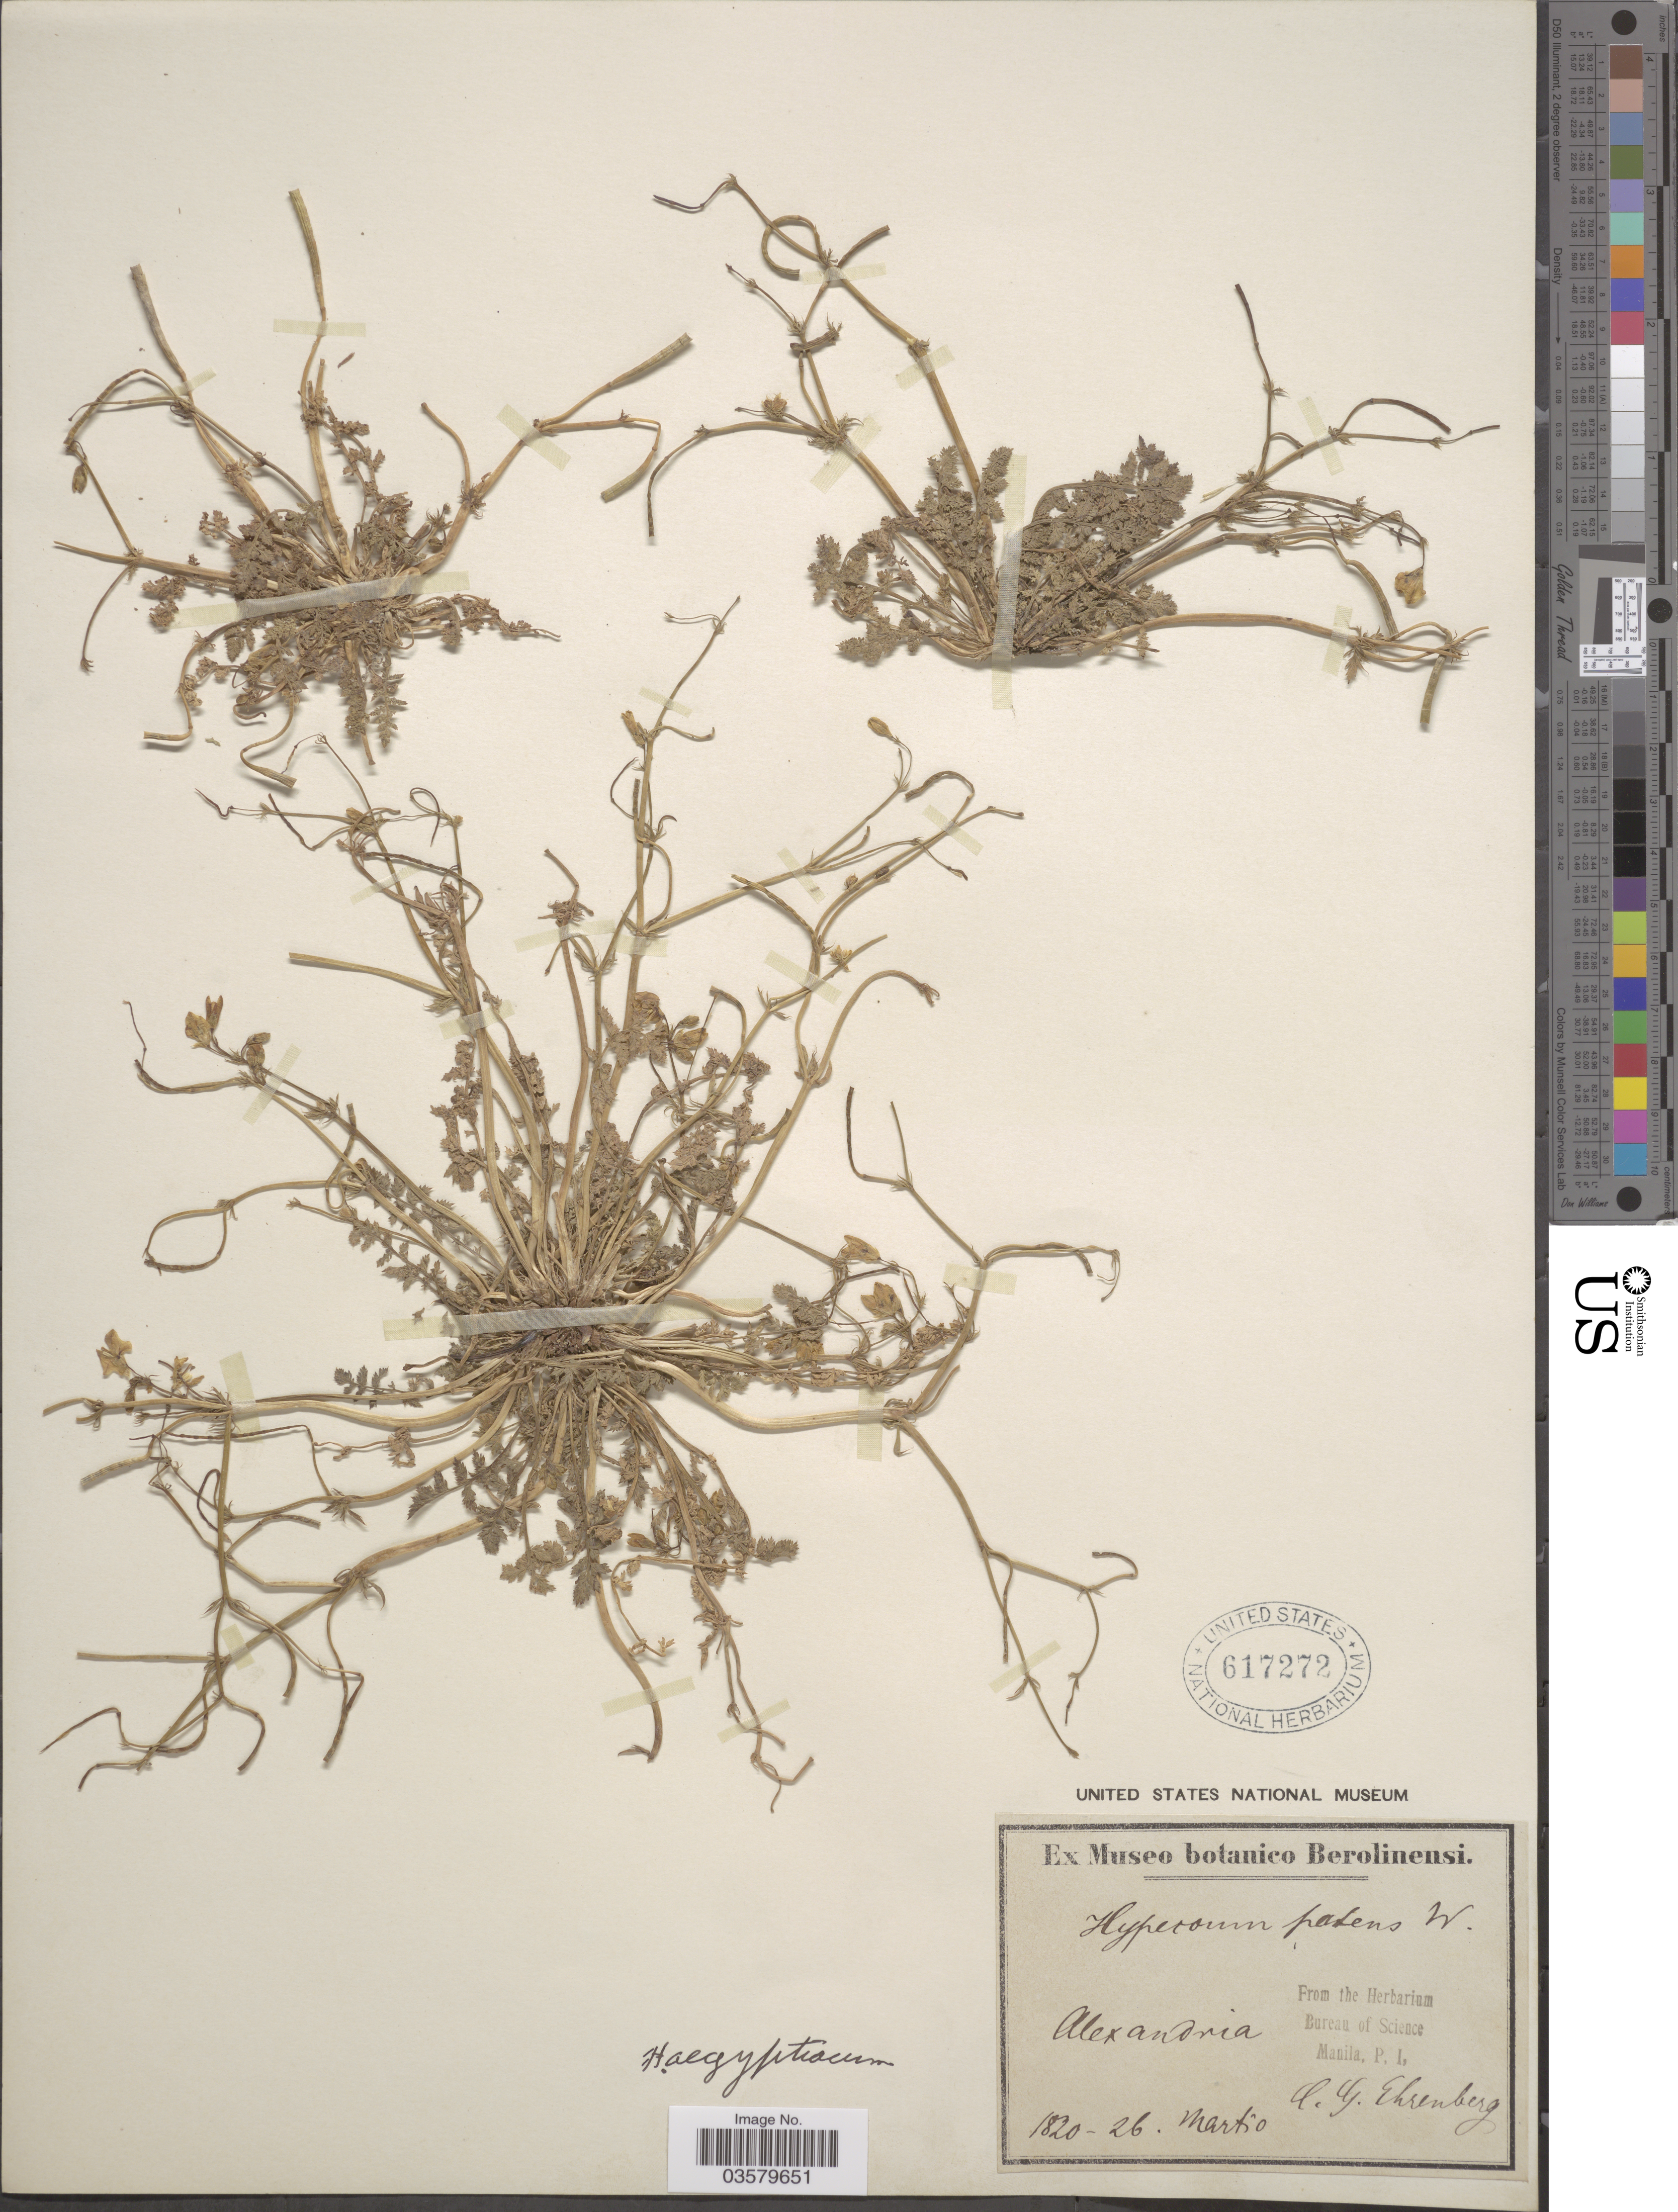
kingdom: Plantae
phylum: Tracheophyta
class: Magnoliopsida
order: Ranunculales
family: Papaveraceae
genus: Hypecoum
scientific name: Hypecoum aegypitacum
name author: (Forssk.) Asch. & Schweinf.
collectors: C. Ehrenberg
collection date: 1820-03-26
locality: Alexandria.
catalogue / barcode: US 617272